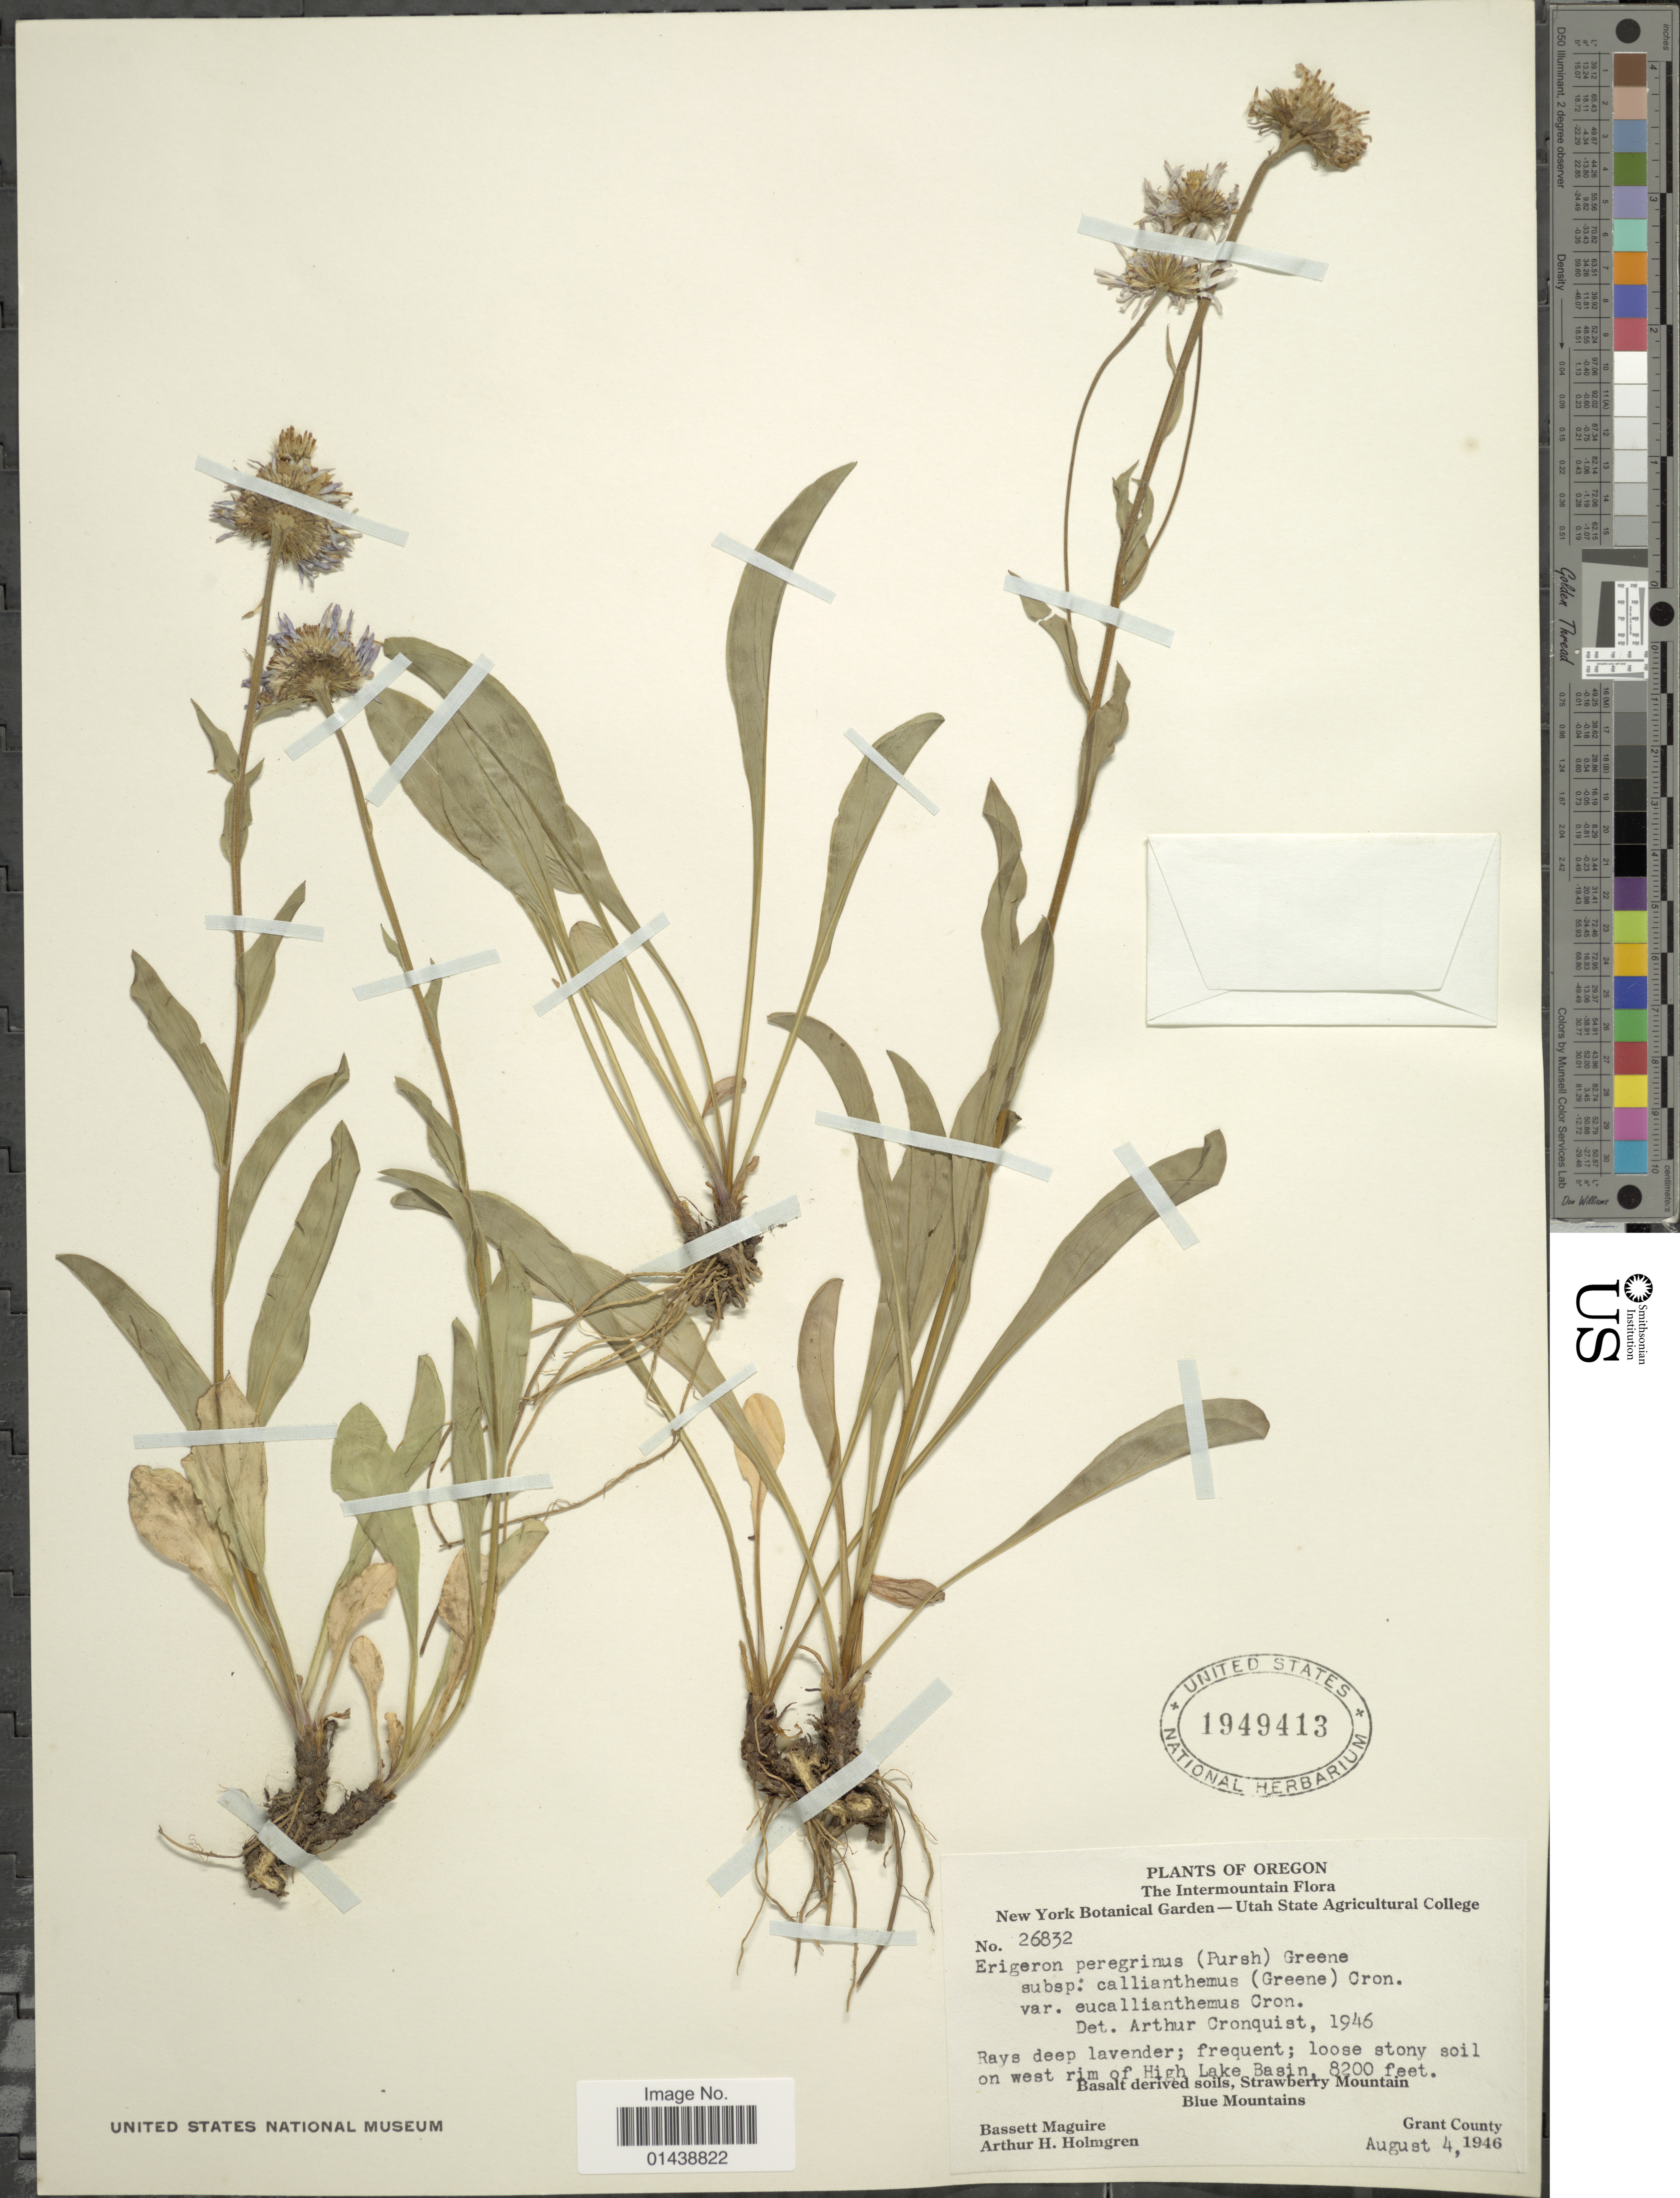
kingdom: Plantae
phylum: Tracheophyta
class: Magnoliopsida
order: Asterales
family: Asteraceae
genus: Erigeron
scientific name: Erigeron peregrinus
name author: (Banks ex Pursh) Greene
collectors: B. Maguire & A. H. Holmgren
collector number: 26832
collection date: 1946-08-04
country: United States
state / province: Oregon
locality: Intermountain. west rim of High Lake Basin. Strawberry Mountain. Blue Mountains. Grant County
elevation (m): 2499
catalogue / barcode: US 1949413